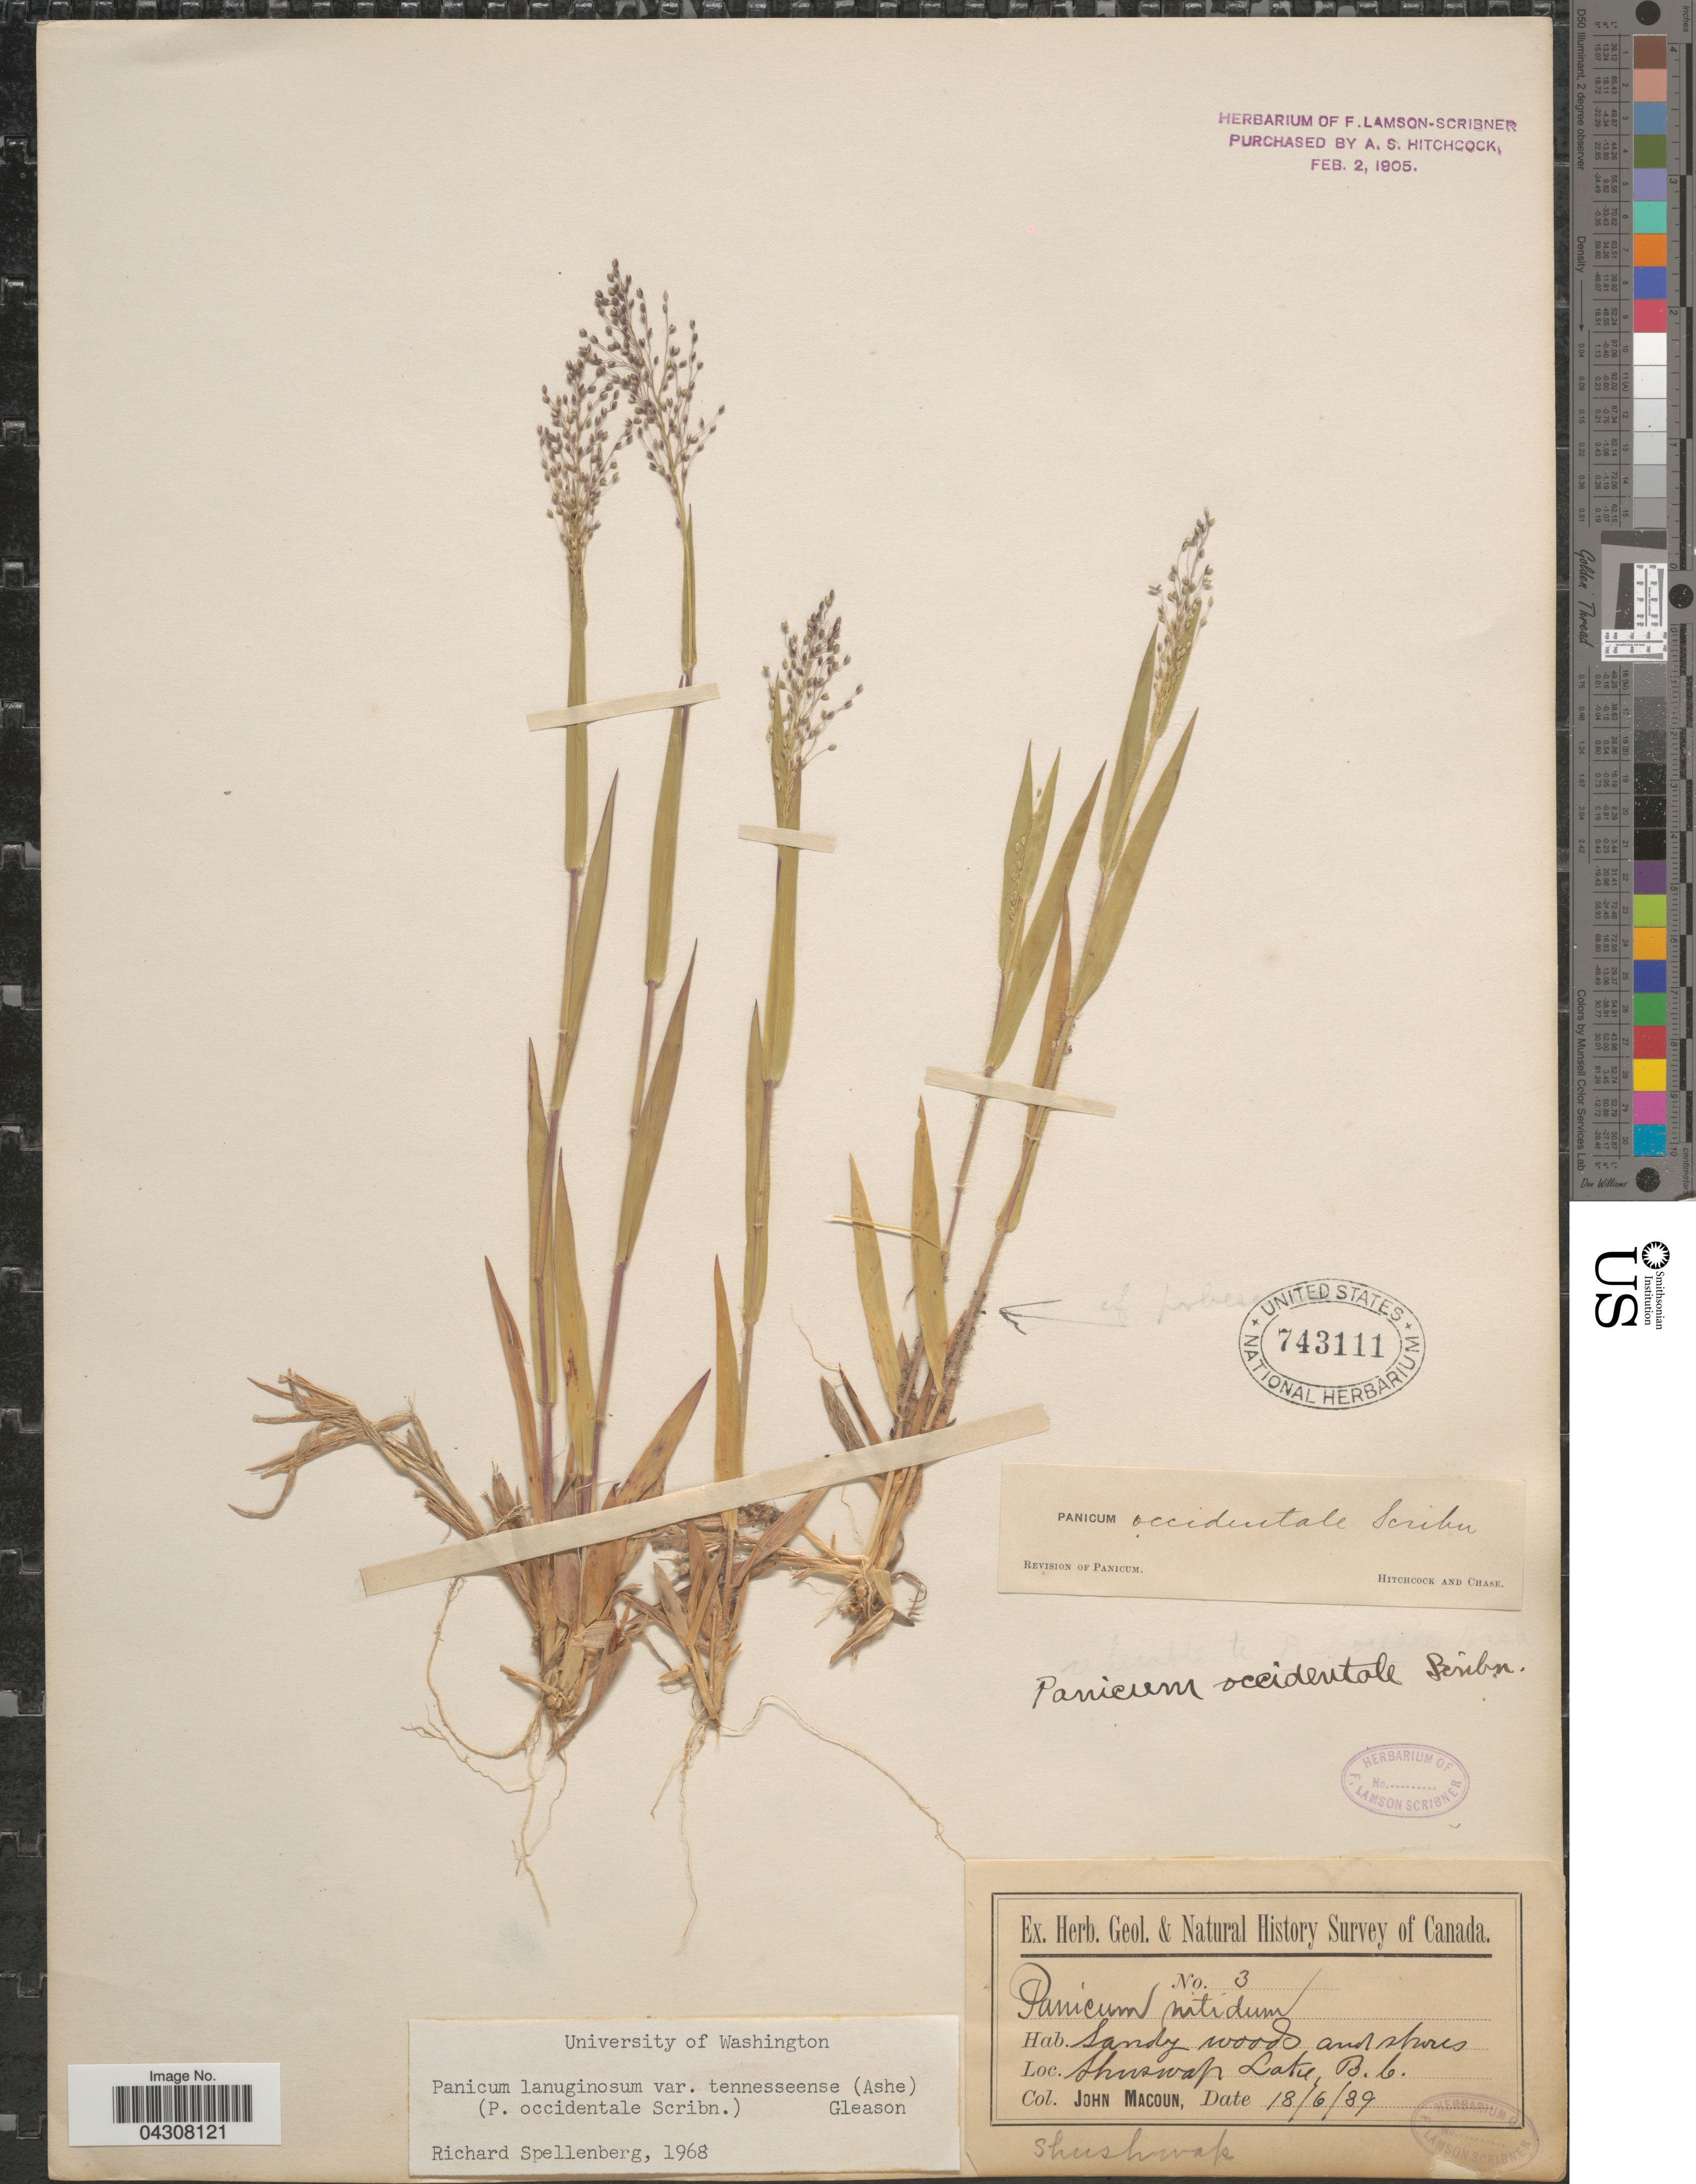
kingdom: Plantae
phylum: Tracheophyta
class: Liliopsida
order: Poales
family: Poaceae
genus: Dichanthelium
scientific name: Dichanthelium acuminatum var. acuminatum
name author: (Sw.) Gould & C.A. Clark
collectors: J. Macoun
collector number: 3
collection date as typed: Transcribed d/m/y: 18/6/89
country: Canada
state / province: British Columbia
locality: Geol. & Natural History Survey of Canada. Shuswap Lake.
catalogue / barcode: US 743111